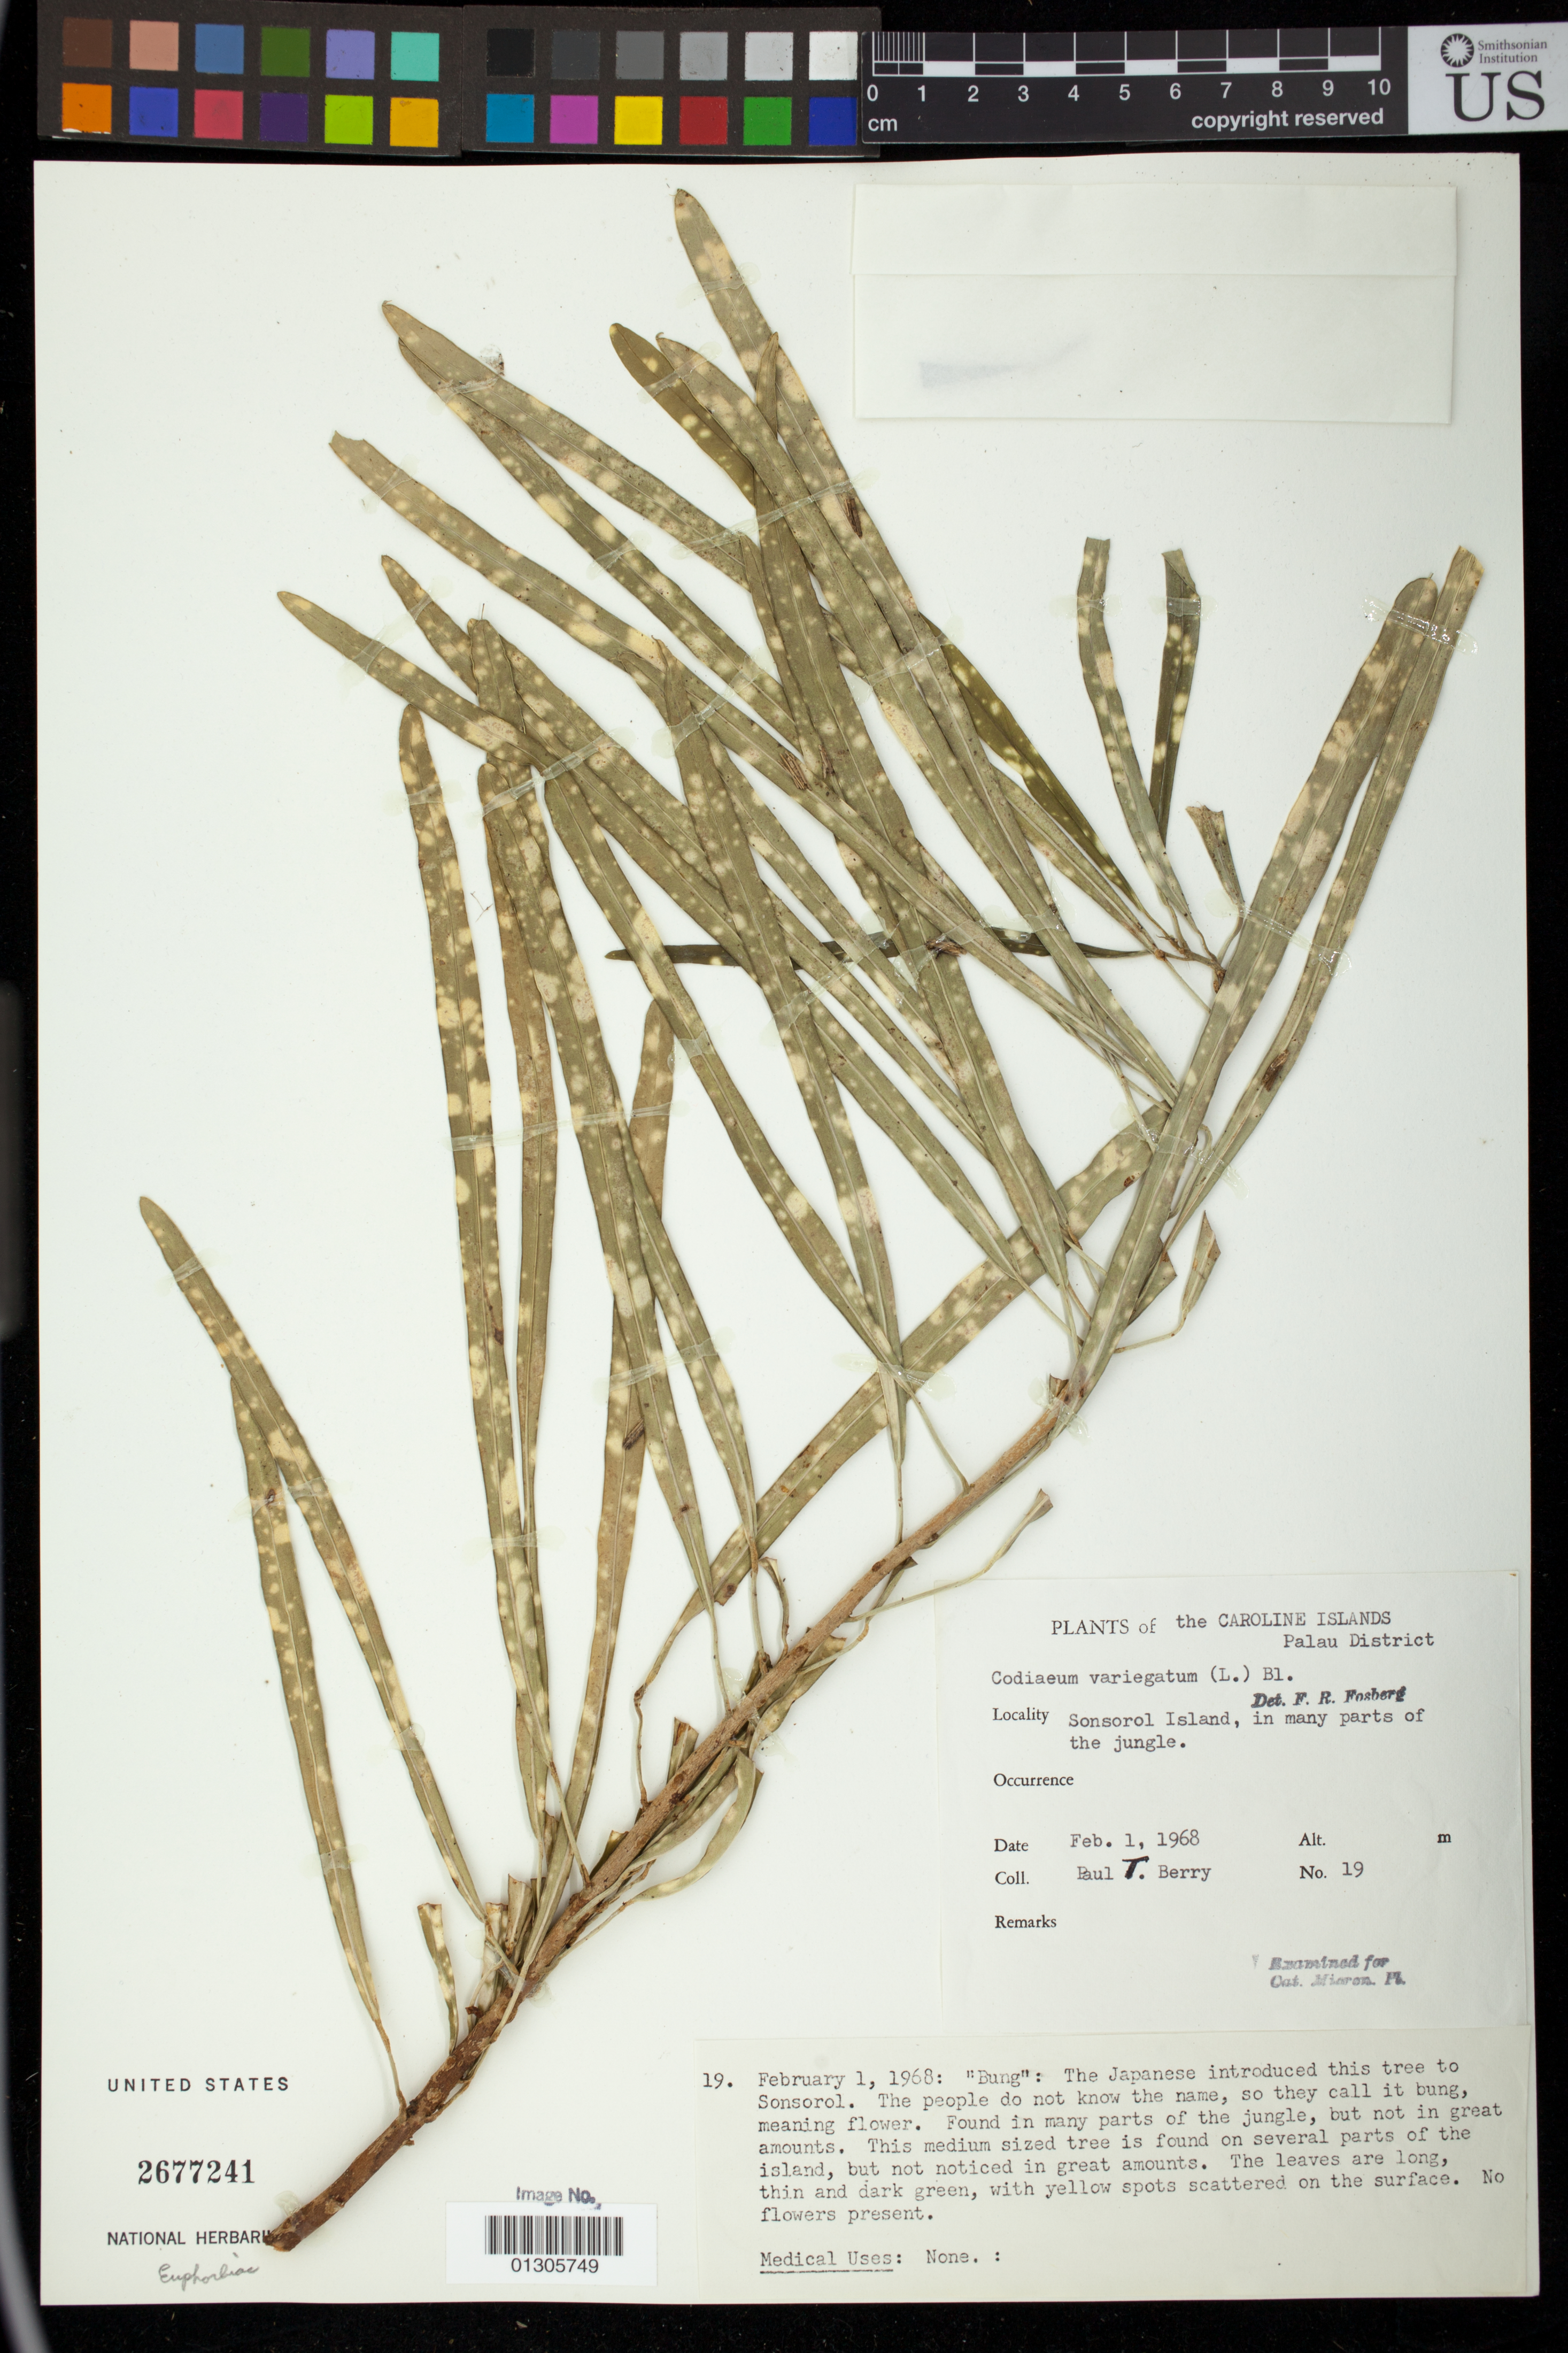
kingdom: Plantae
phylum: Tracheophyta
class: Magnoliopsida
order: Malpighiales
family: Euphorbiaceae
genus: Codiaeum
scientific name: Codiaeum variegatum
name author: (L.) Rumph. ex A. Juss.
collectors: P. T. Berry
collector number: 19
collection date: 1968-02-01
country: Palau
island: Sonsoral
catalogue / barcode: US 2677241